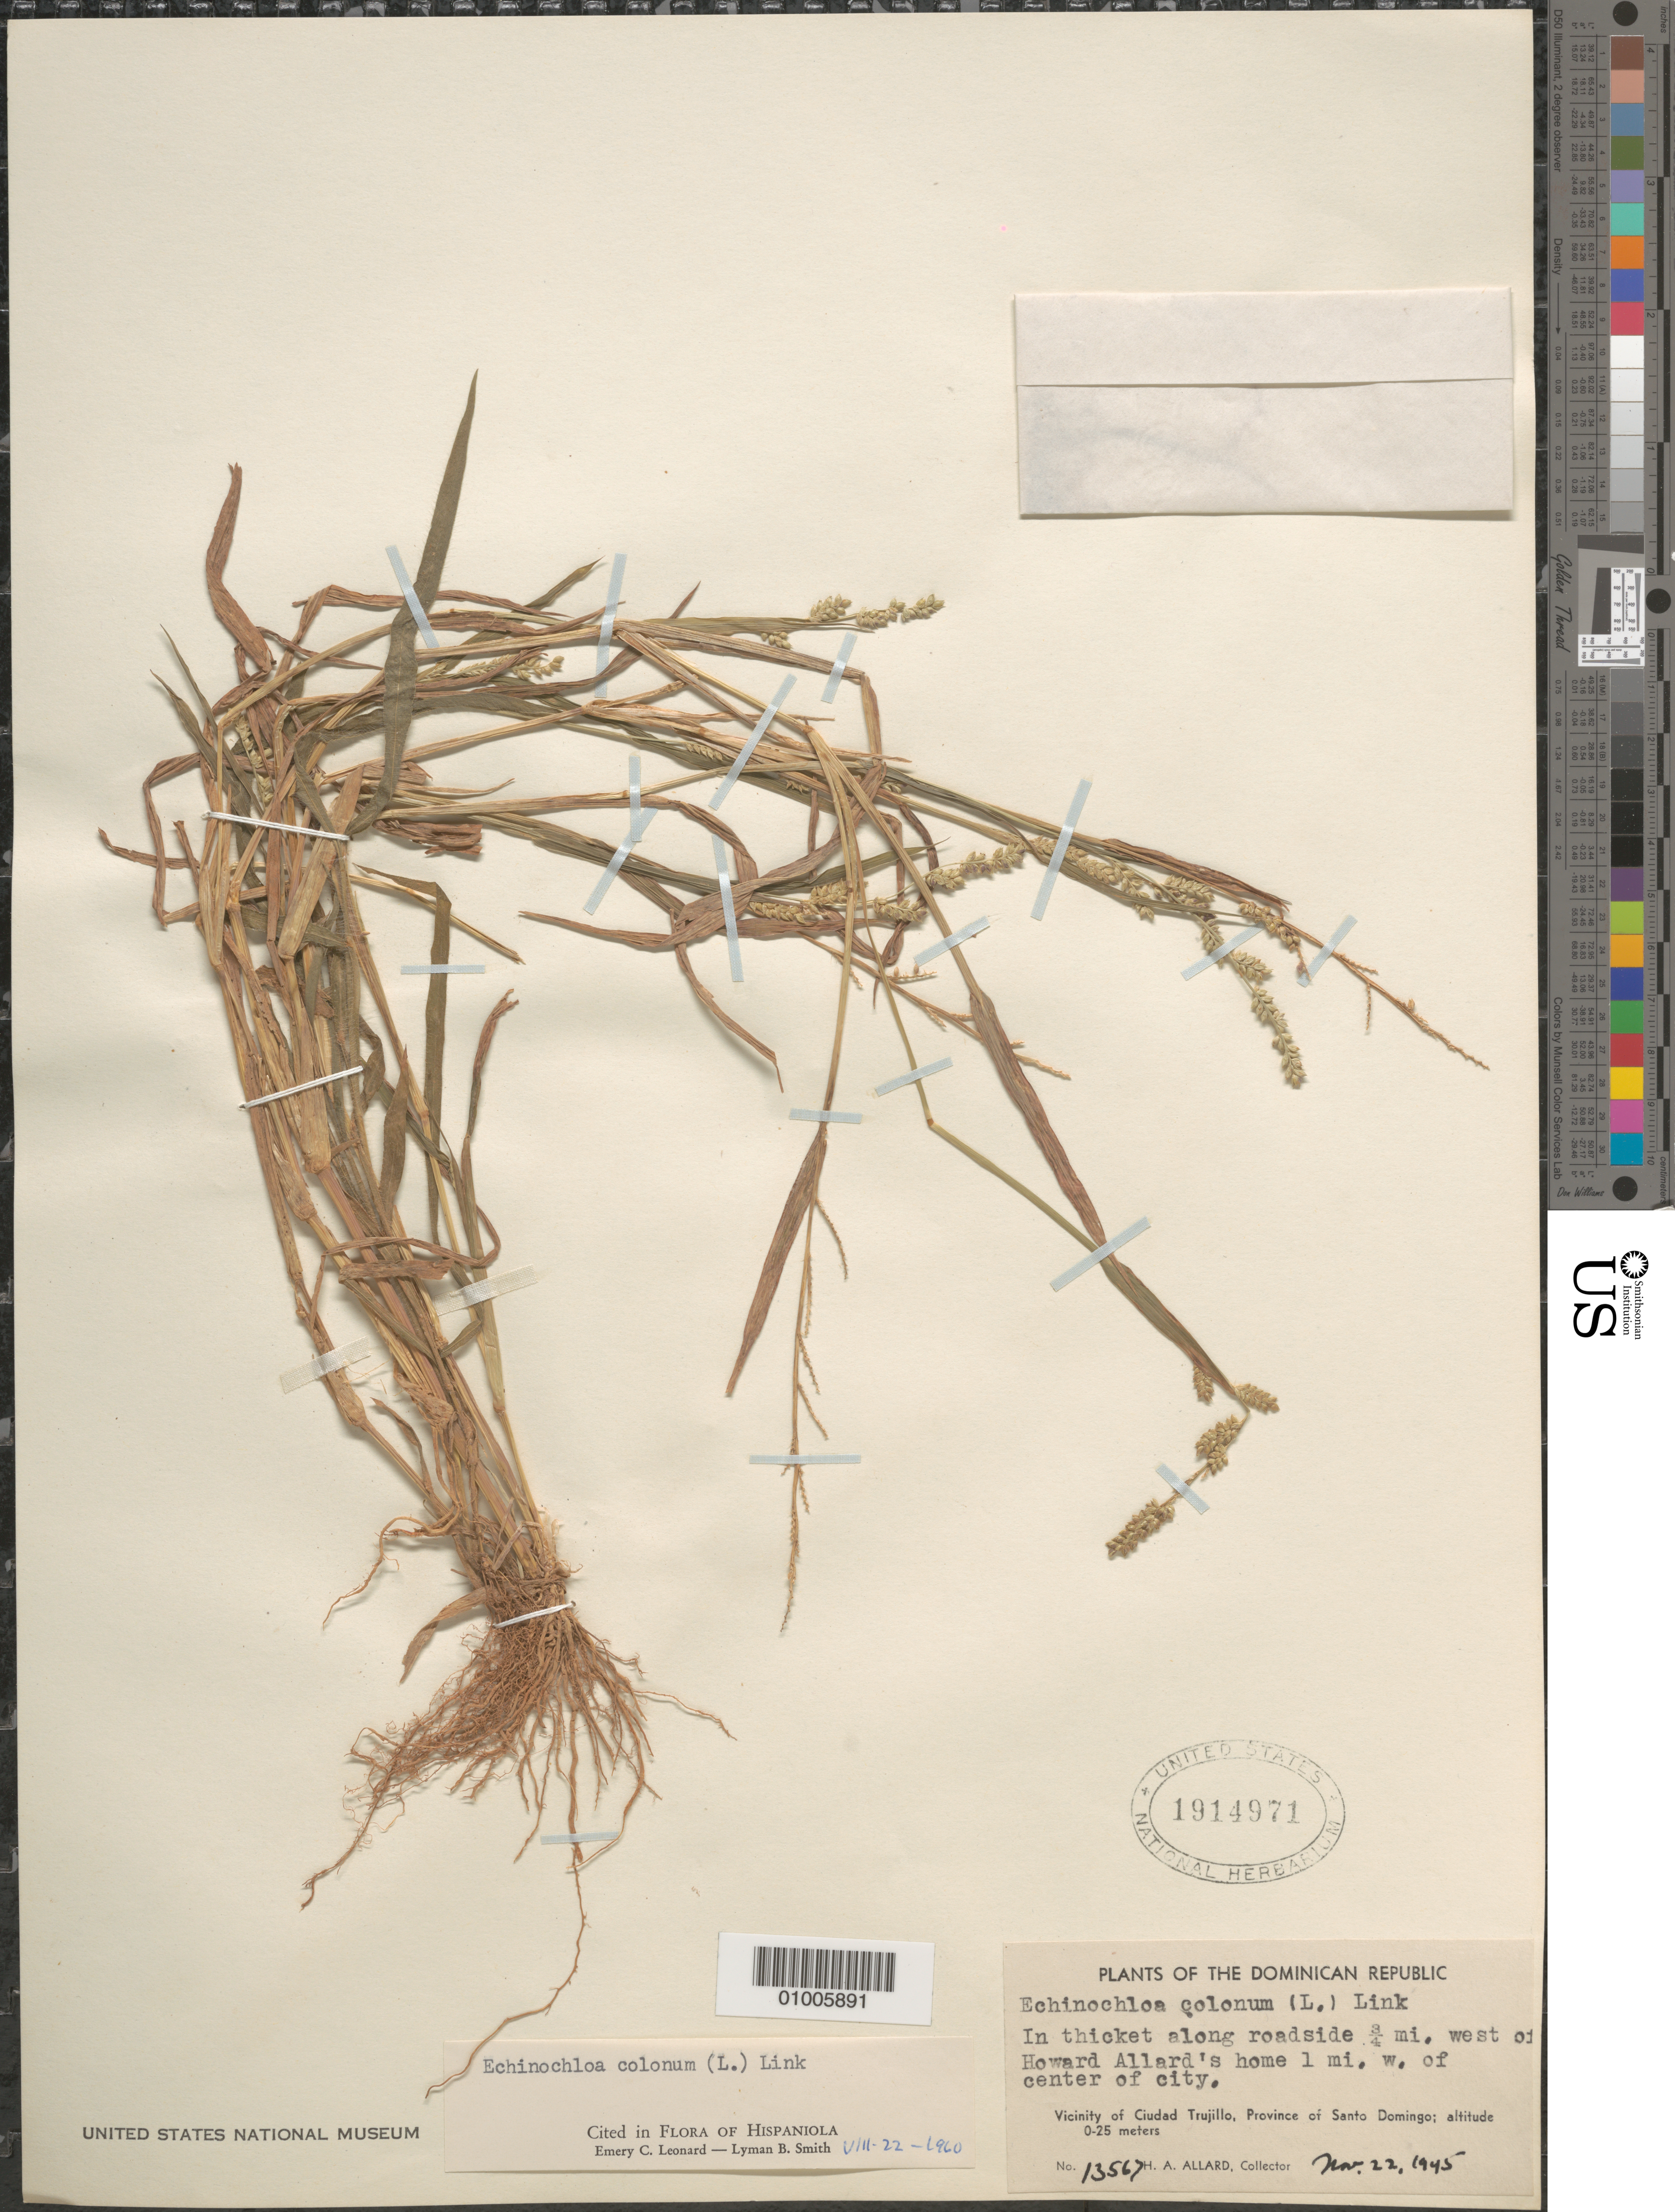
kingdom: Plantae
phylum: Tracheophyta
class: Liliopsida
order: Poales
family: Poaceae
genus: Echinochloa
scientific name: Echinochloa colona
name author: (L.) Link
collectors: H. A. Allard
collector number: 13567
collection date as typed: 22 Nov 1945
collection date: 1945-11-22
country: Dominican Republic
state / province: La Vega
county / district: Santo Domingo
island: Hispaniola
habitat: in thicket along roadside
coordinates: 0 N, 0 E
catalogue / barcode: US 1914971